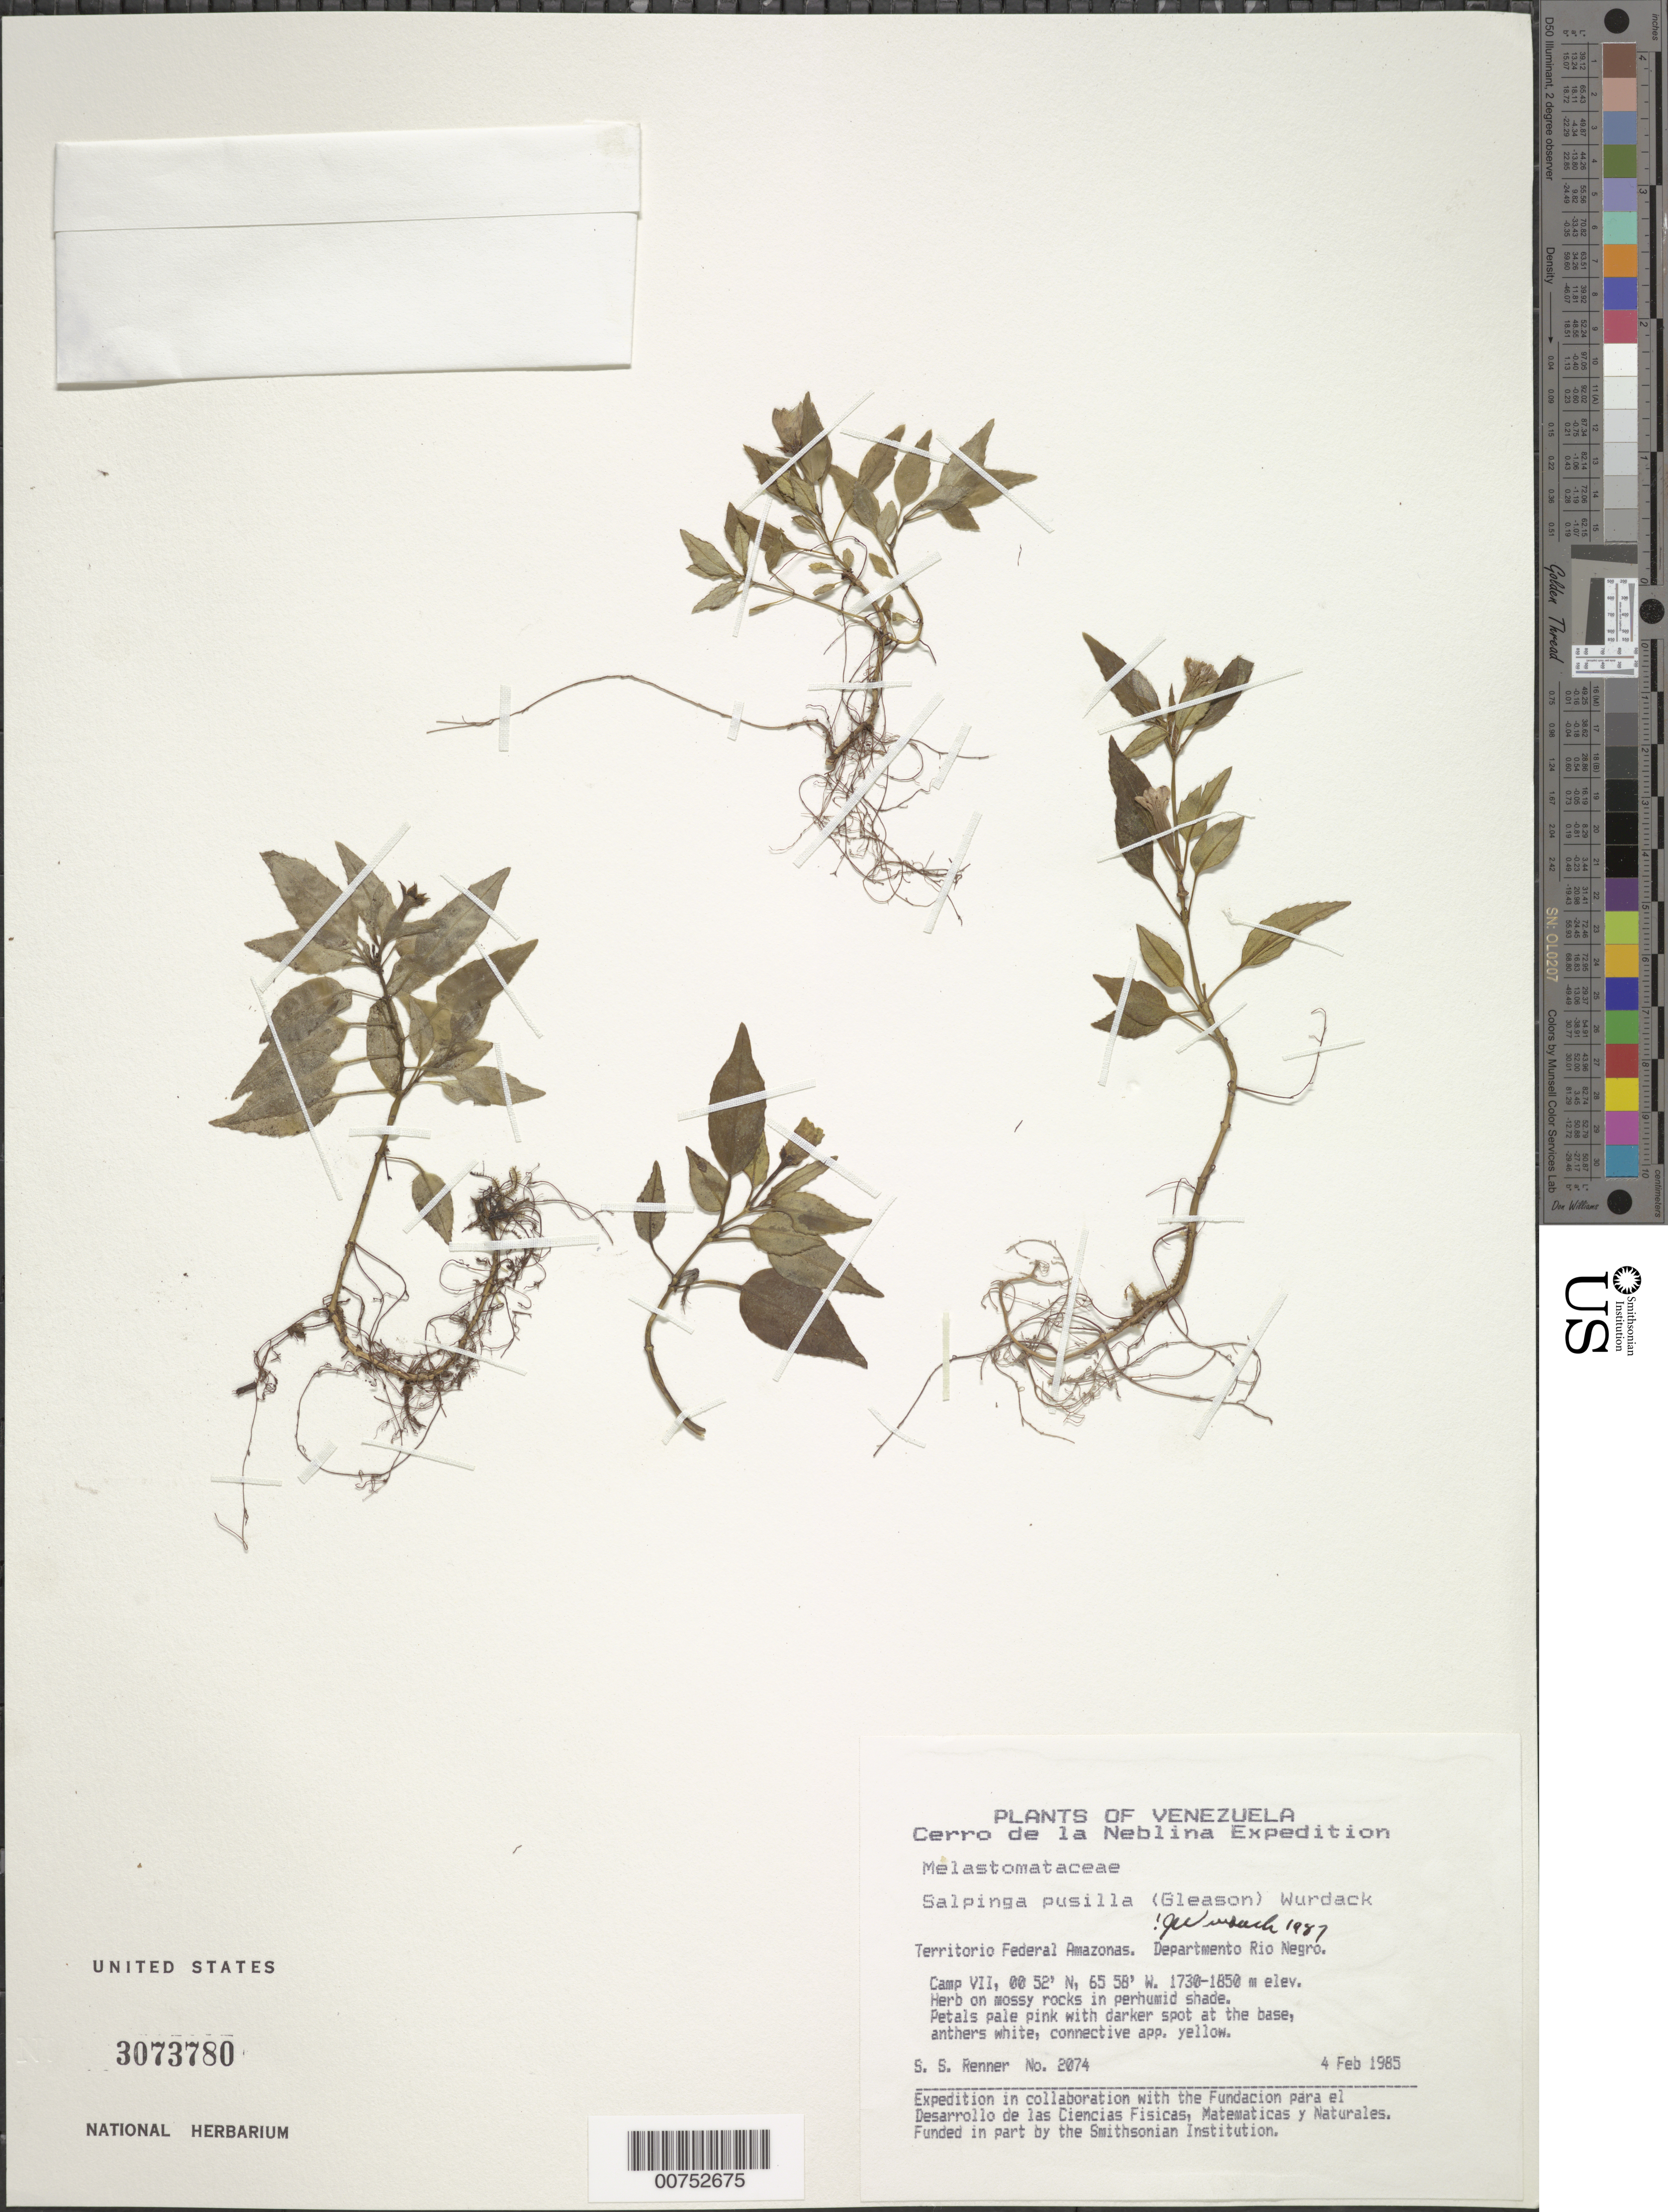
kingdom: Plantae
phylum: Tracheophyta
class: Magnoliopsida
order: Myrtales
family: Melastomataceae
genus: Salpinga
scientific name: Salpinga pusilla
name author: Wurdack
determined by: Wurdack, John J., (US), US (UNITED STATES)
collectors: S. S. Renner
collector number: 2074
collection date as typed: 4-Feb-85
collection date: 1985-02-04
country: Venezuela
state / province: Amazonas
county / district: Río Negro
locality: Cerro de la Neblina, Camp VII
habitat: Mossy rocks in perhumid shade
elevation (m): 1730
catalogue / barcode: US 3073780